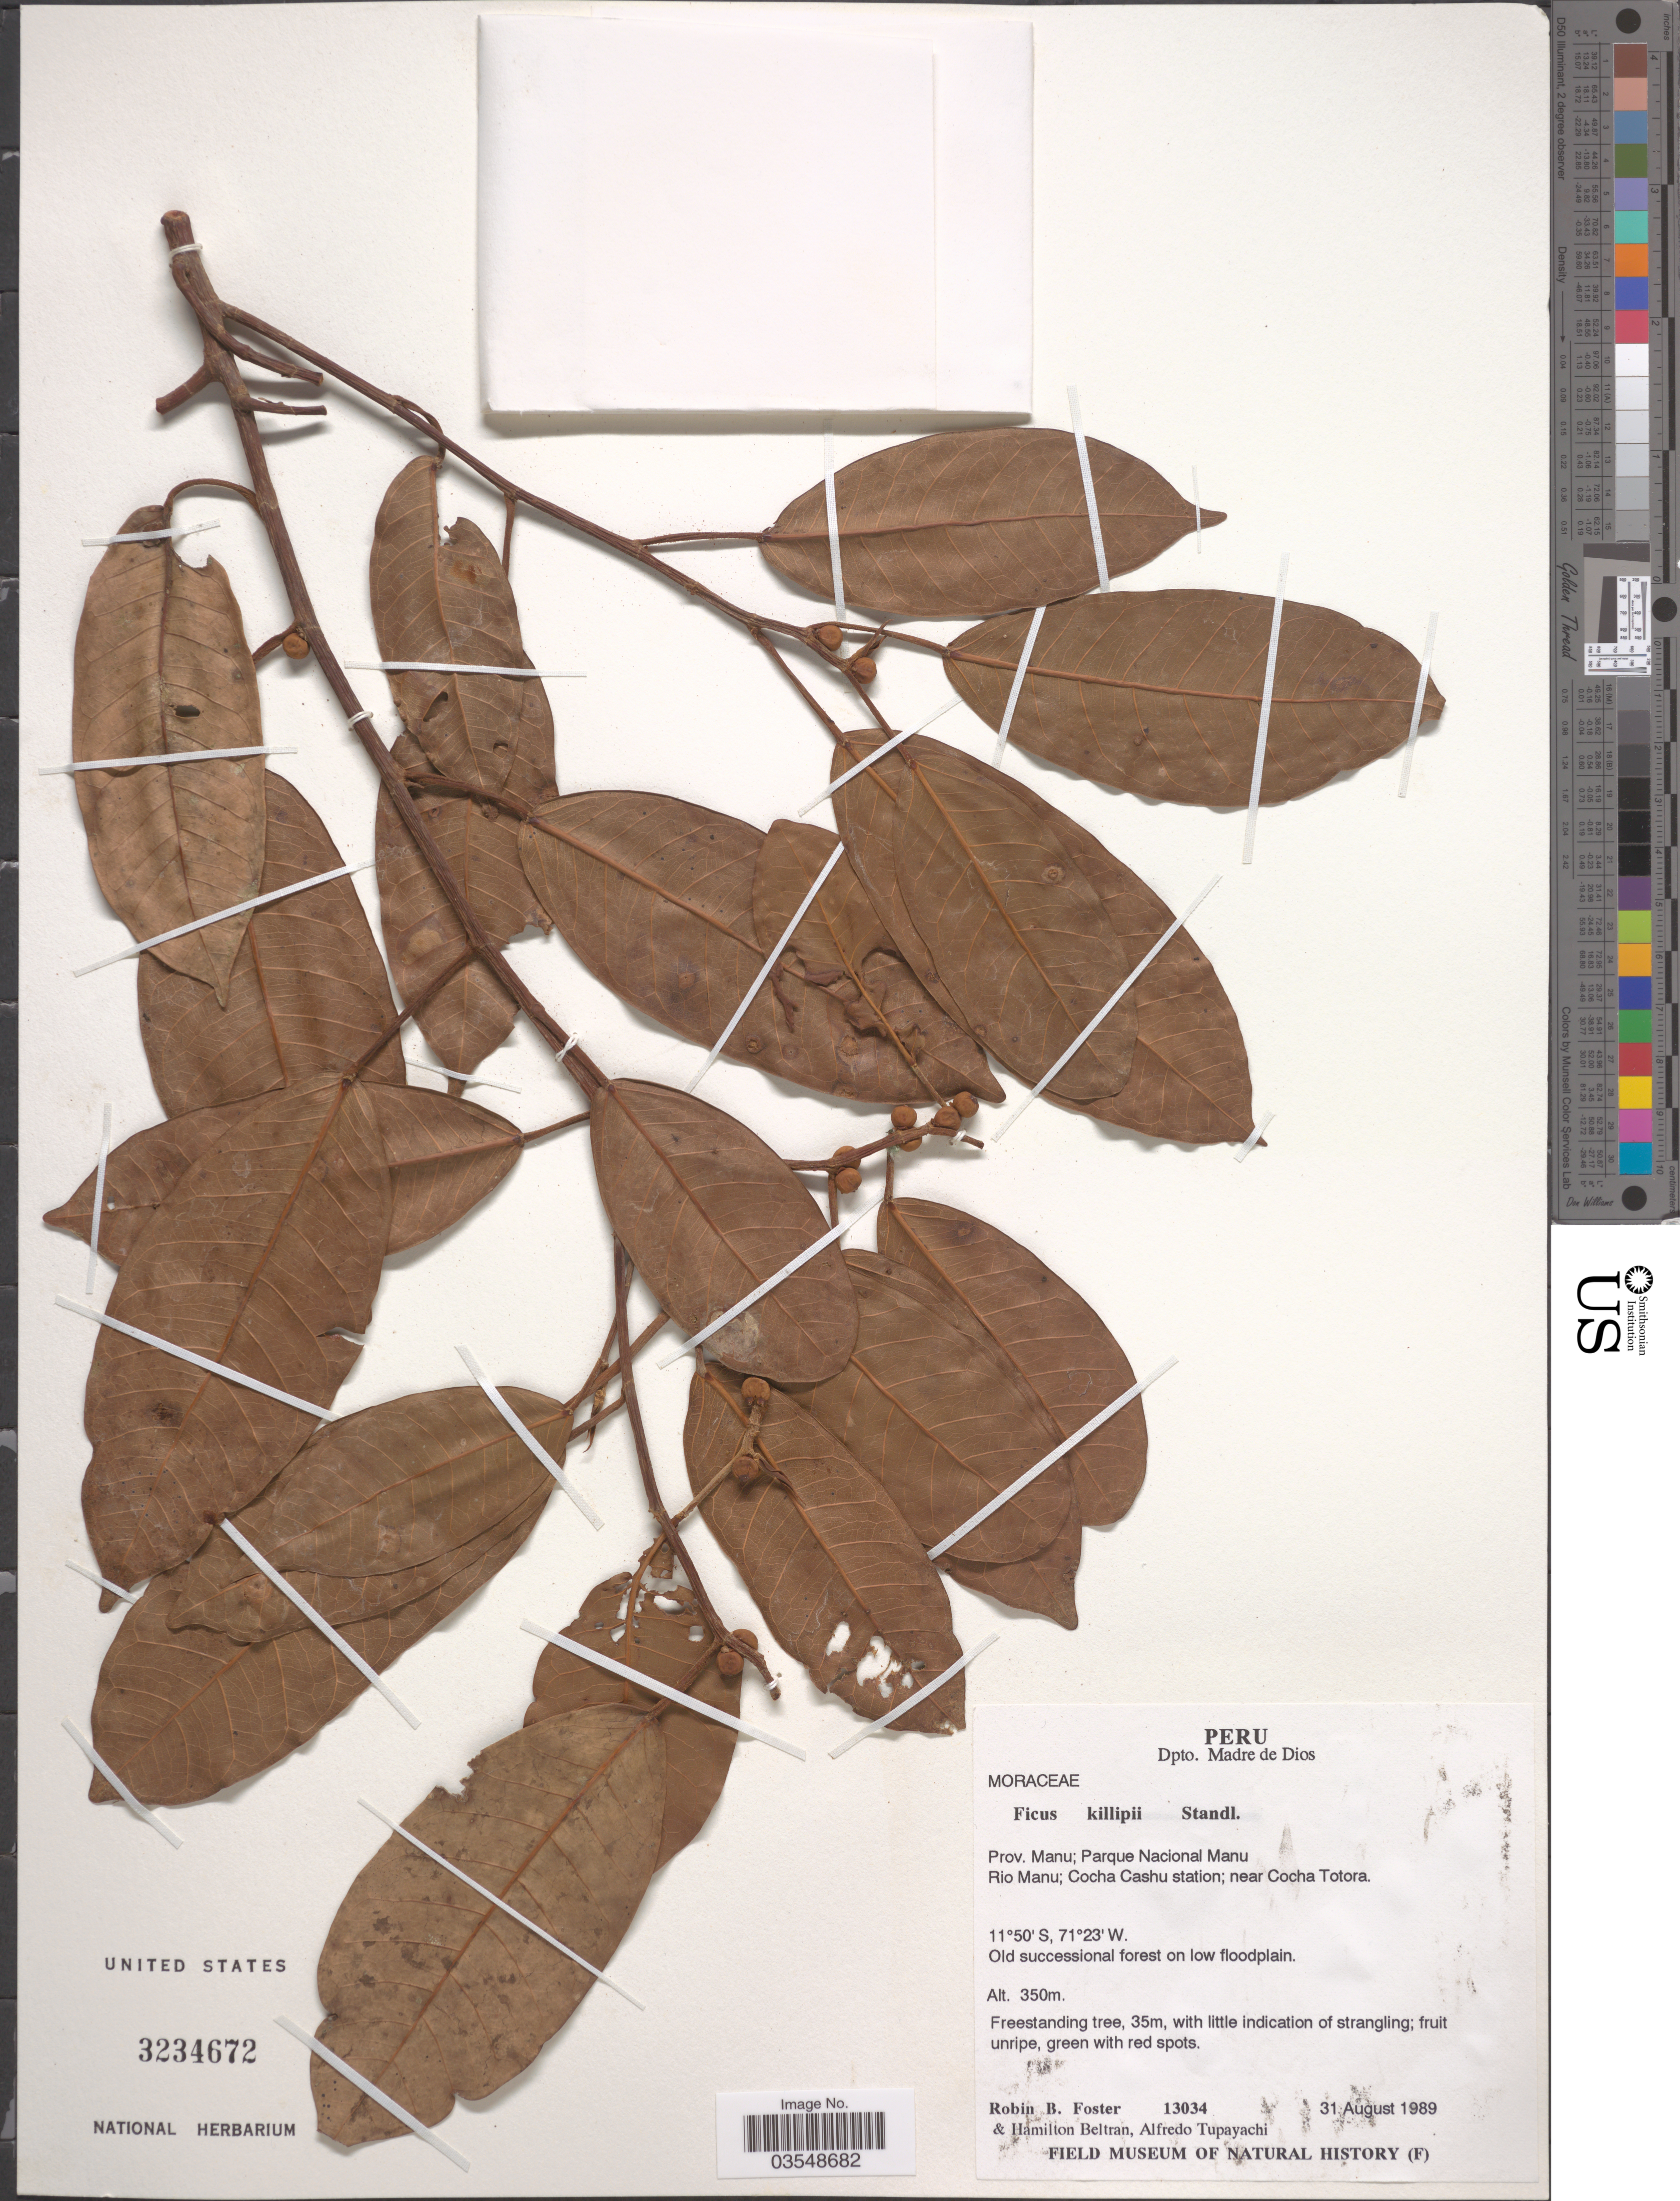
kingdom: Plantae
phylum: Tracheophyta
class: Magnoliopsida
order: Rosales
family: Moraceae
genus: Ficus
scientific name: Ficus killipii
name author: Standl. in J.F. Macbr.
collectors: R. B. Foster, H. Beltran & A. Tupayachi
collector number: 13034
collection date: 1989-08-31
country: Peru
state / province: Madre de Dios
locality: Dpto. Madre de Dios. Prov. Manu; Parque Nacional Manu. Rio Manu; Cocha Cashu station; near Cocha Totora.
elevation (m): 350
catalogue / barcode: US 3234672